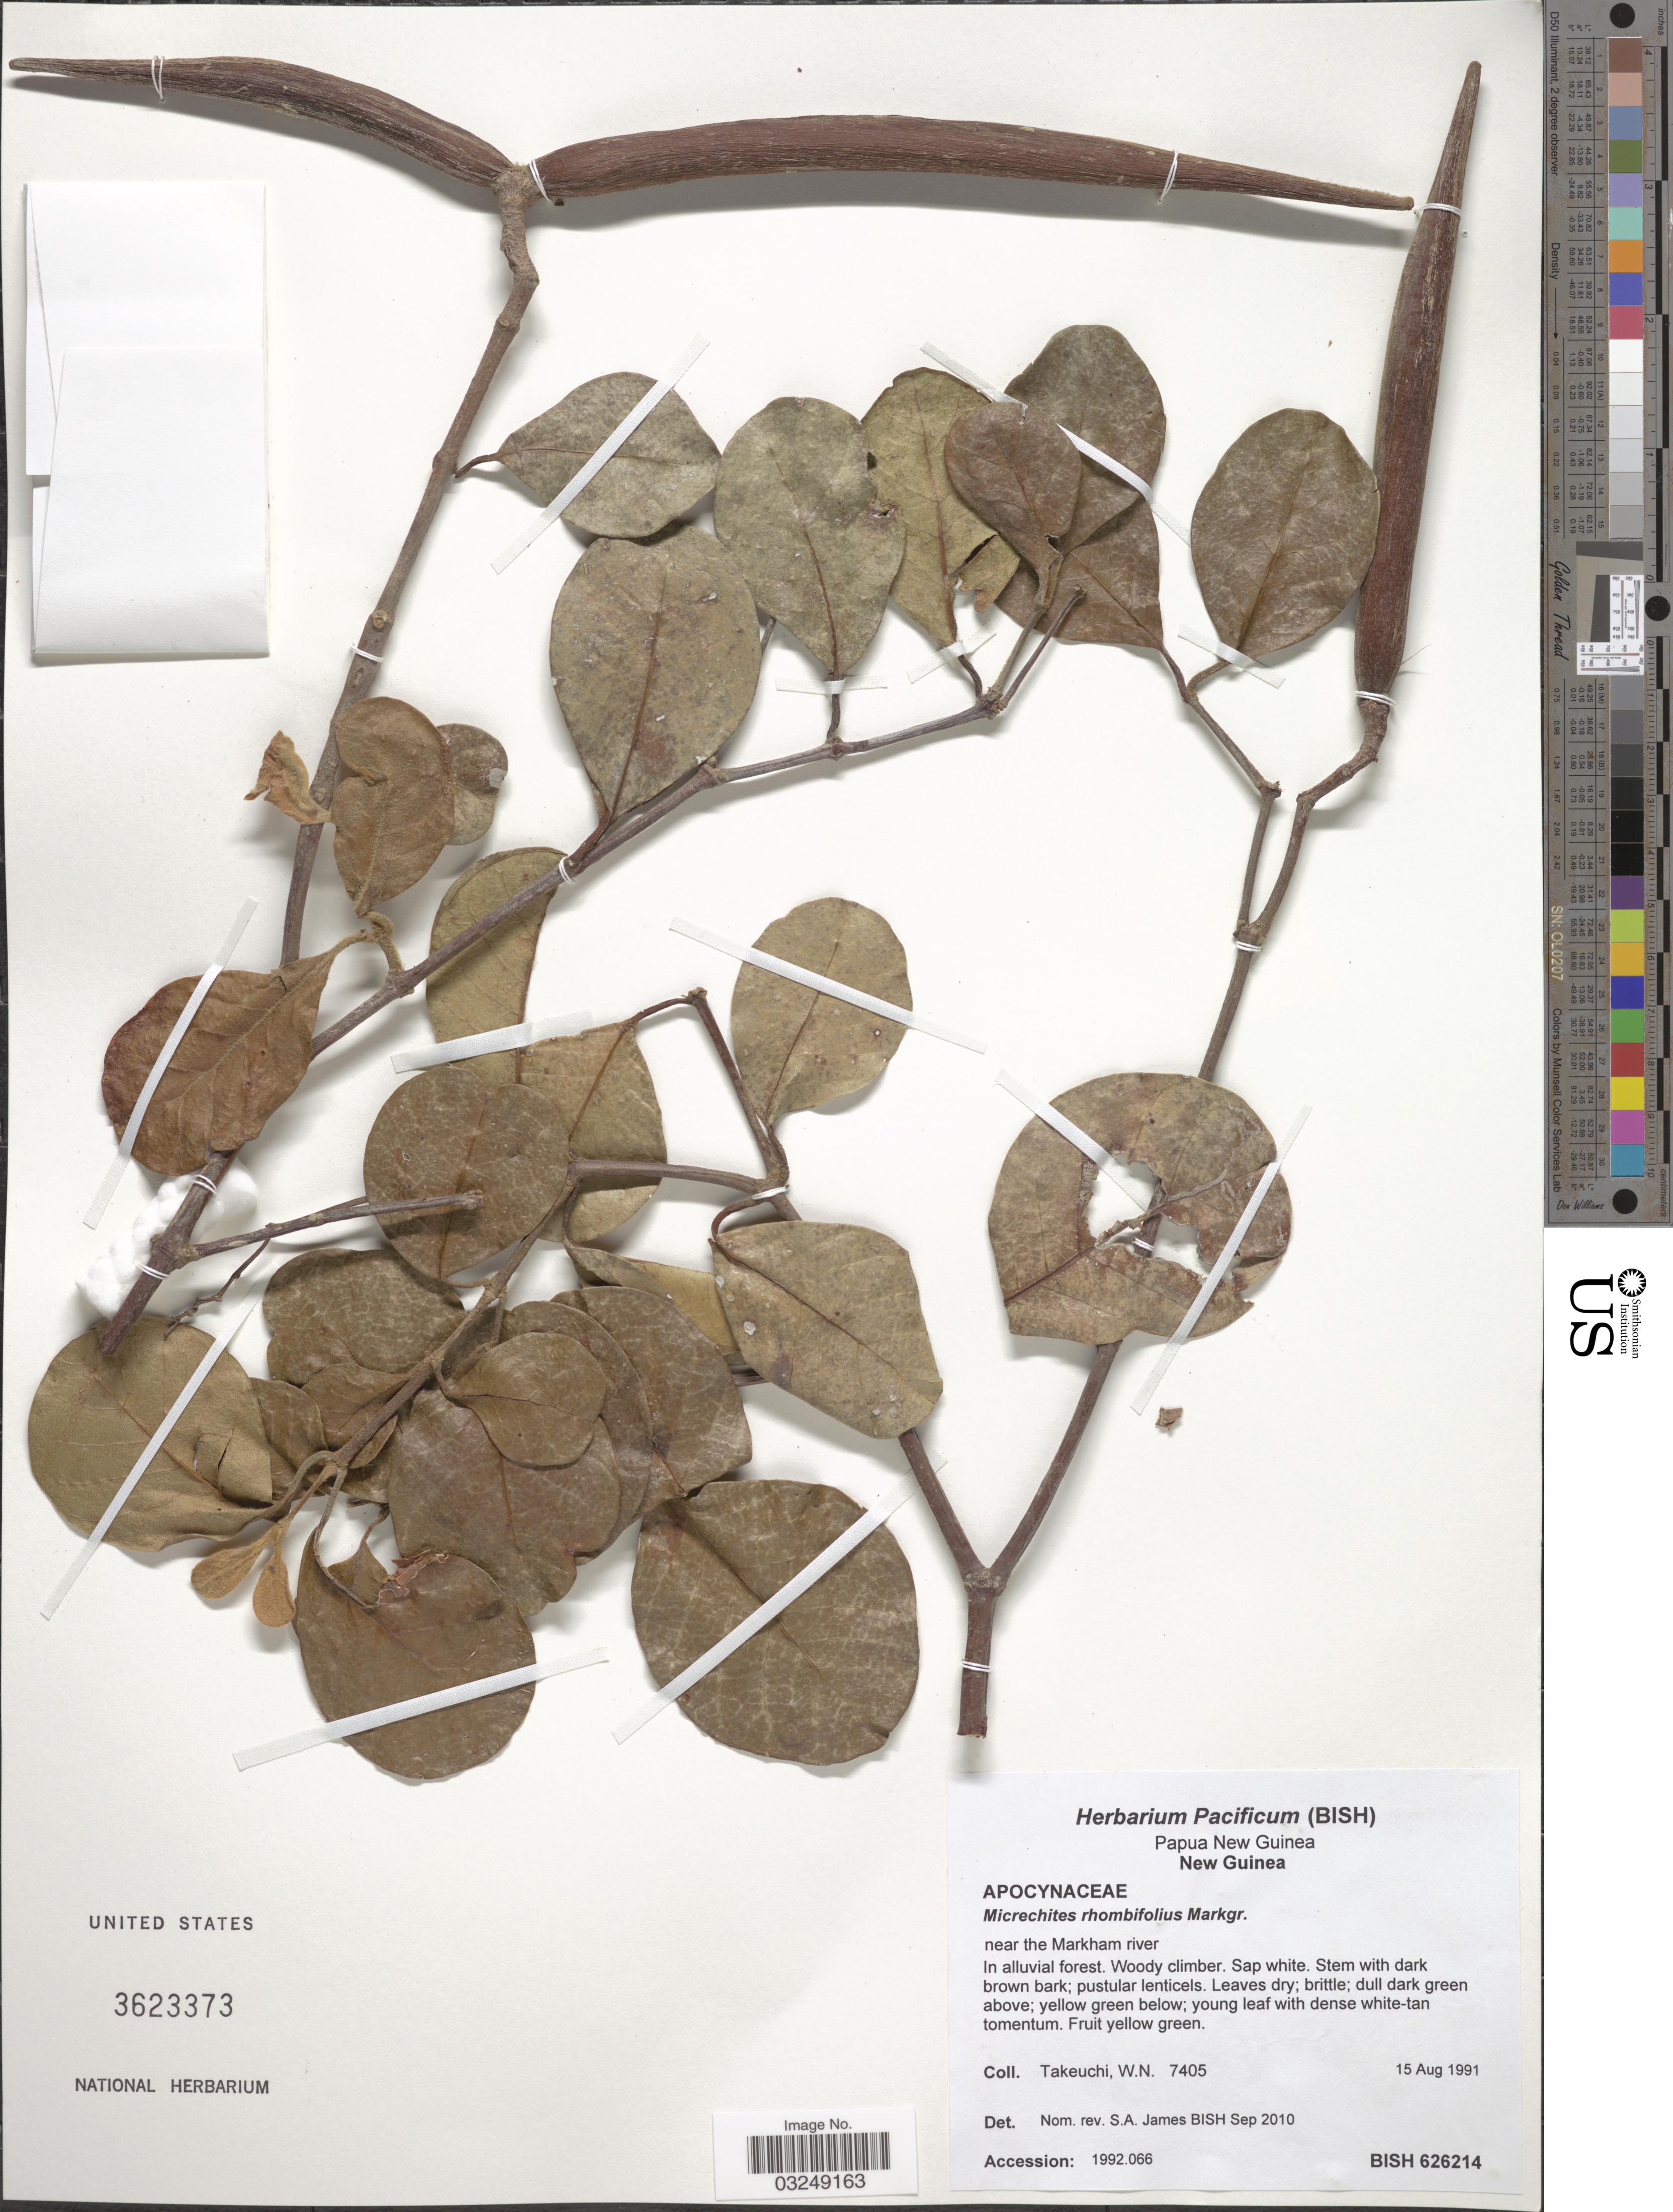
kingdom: Plantae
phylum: Tracheophyta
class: Magnoliopsida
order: Gentianales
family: Apocynaceae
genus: Ichnocarpus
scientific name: Ichnocarpus rhombifolius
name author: (Markgr.) D.J. Middleton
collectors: W. Takeuchi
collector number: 7405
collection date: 1991-08-15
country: Papua New Guinea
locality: New Guinea, near the Markham river.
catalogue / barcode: US 3623373